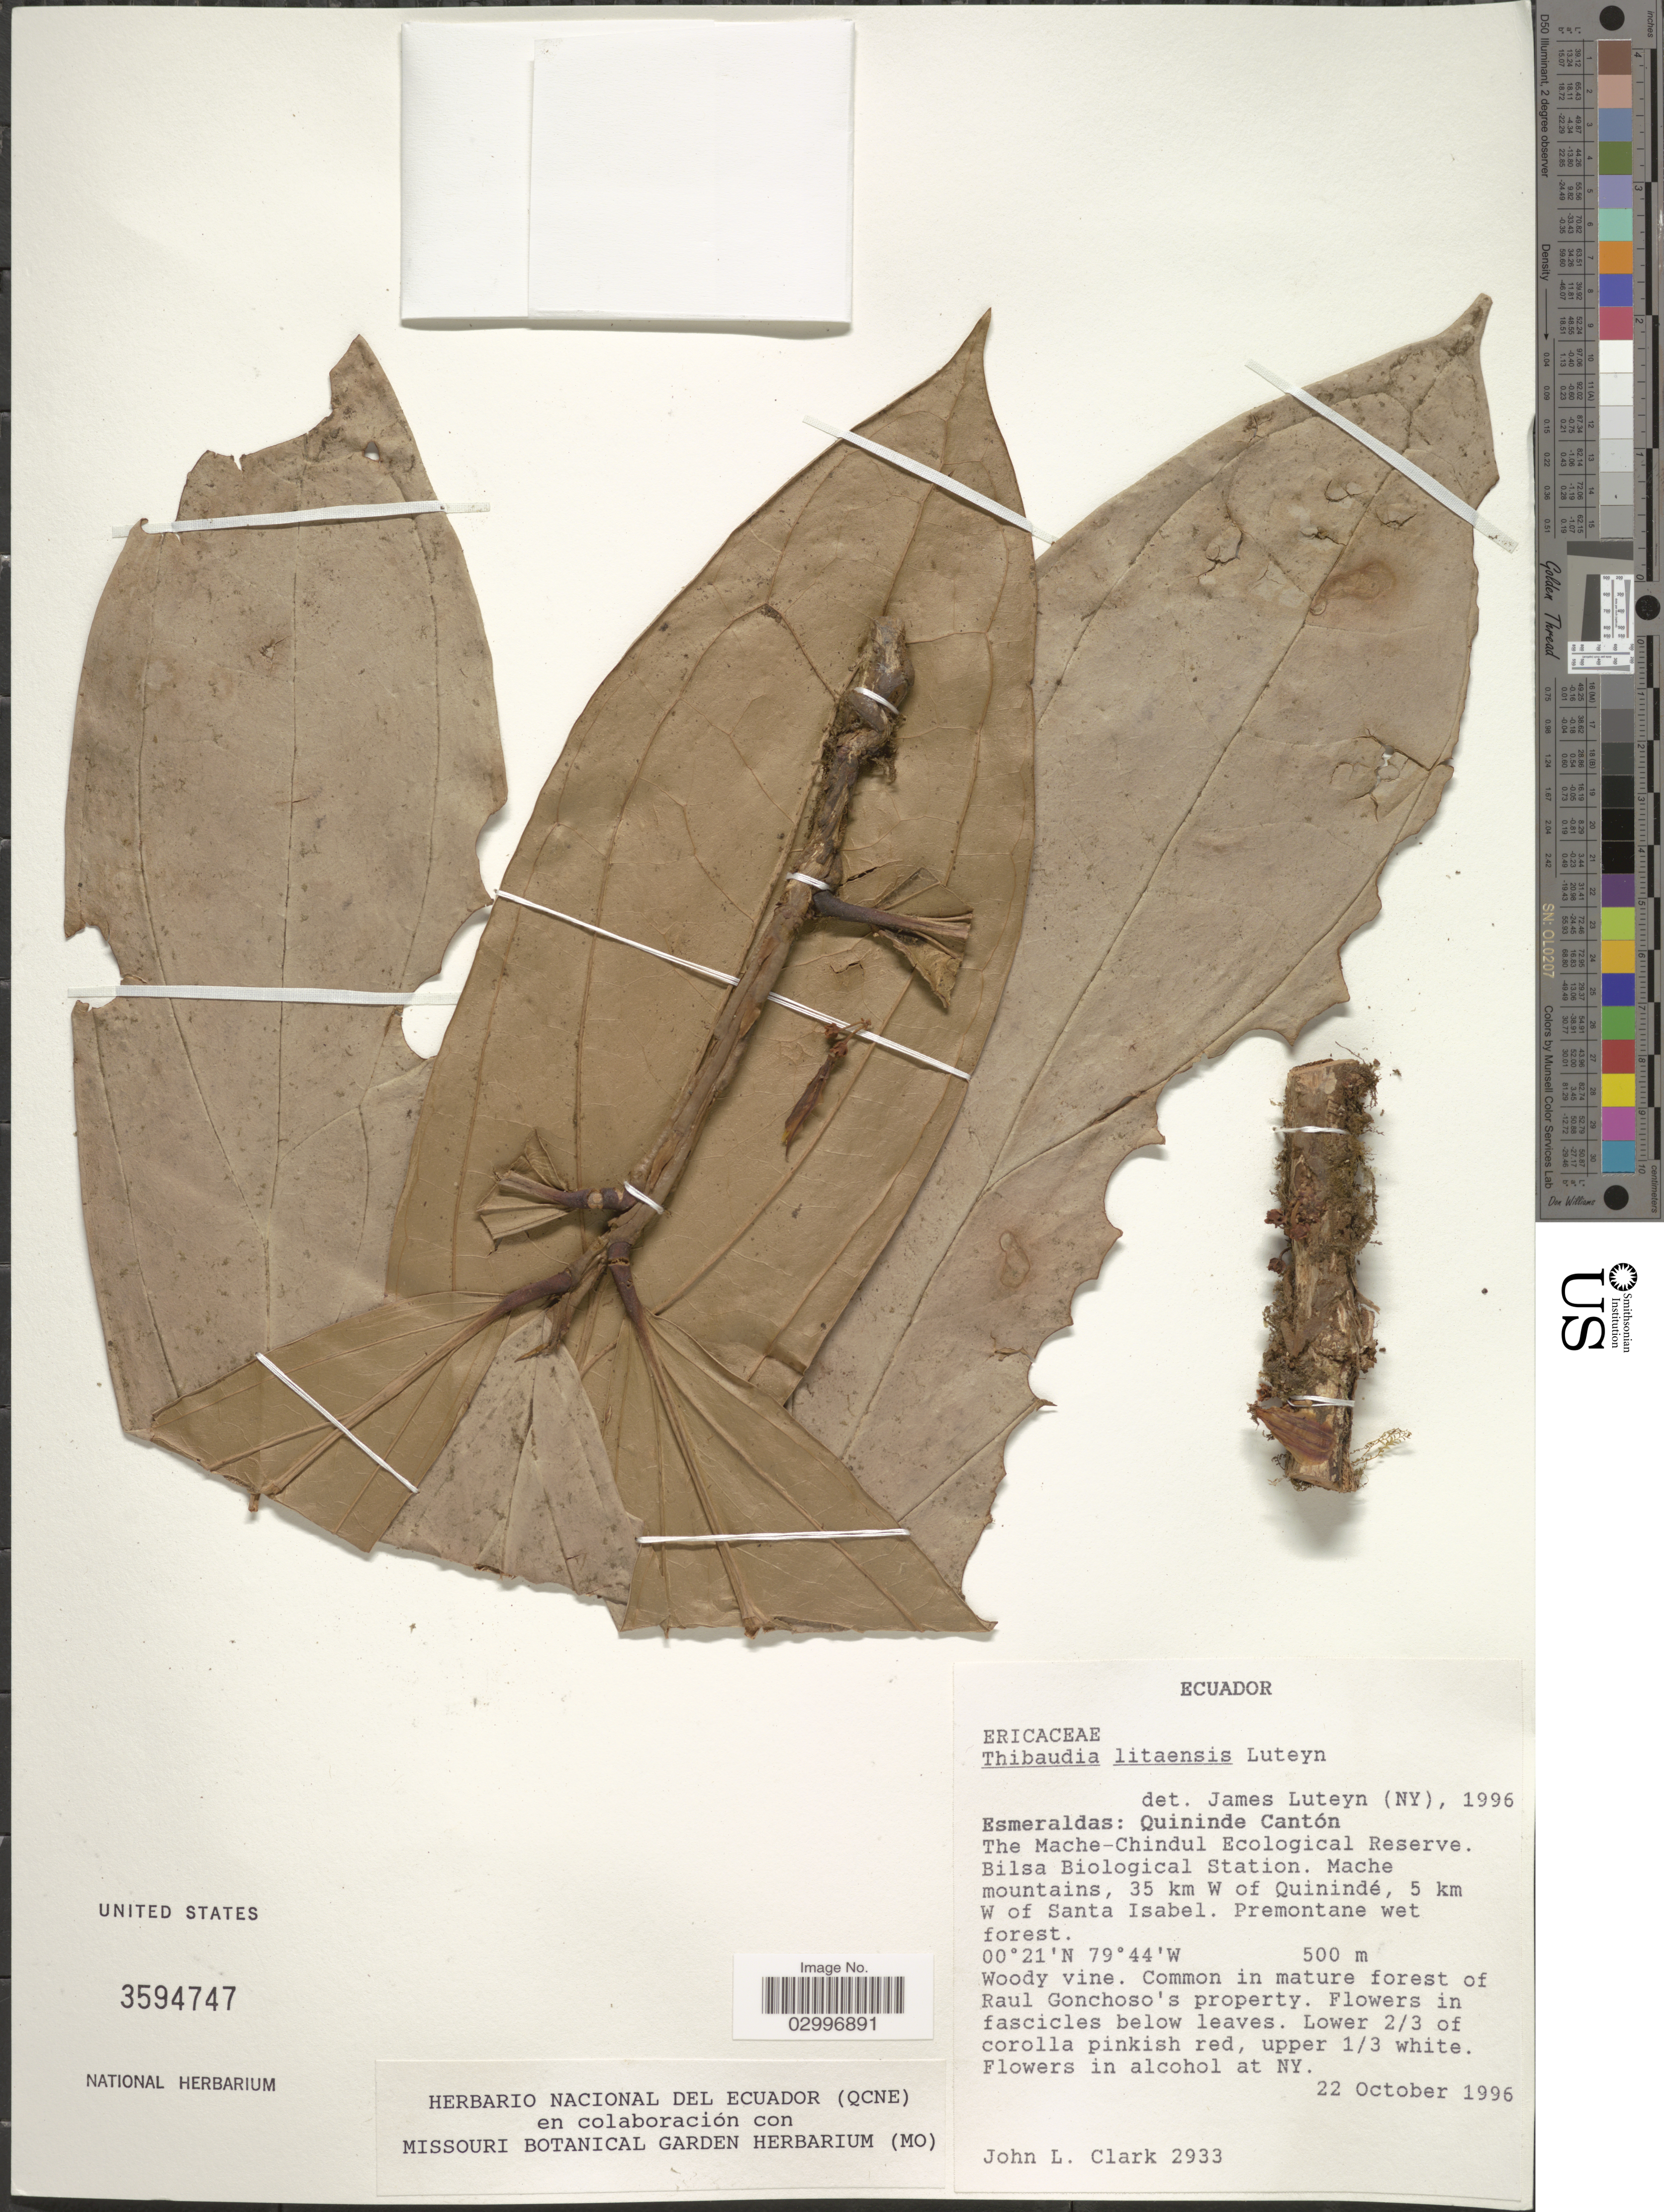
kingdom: Plantae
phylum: Tracheophyta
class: Magnoliopsida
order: Ericales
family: Ericaceae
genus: Thibaudia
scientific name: Thibaudia litensis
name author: Luteyn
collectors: J. L. Clark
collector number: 2933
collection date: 1996-10-22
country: Ecuador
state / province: Esmeraldas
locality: Quininde Cantón, The Mache-Chindul Ecological Reserve, Bilsa Biological Station. Mache mountains, 35 km W of Quinindé, 5 km W of Santa Isabel. Premontane wet forest.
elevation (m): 500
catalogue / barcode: US 3594747